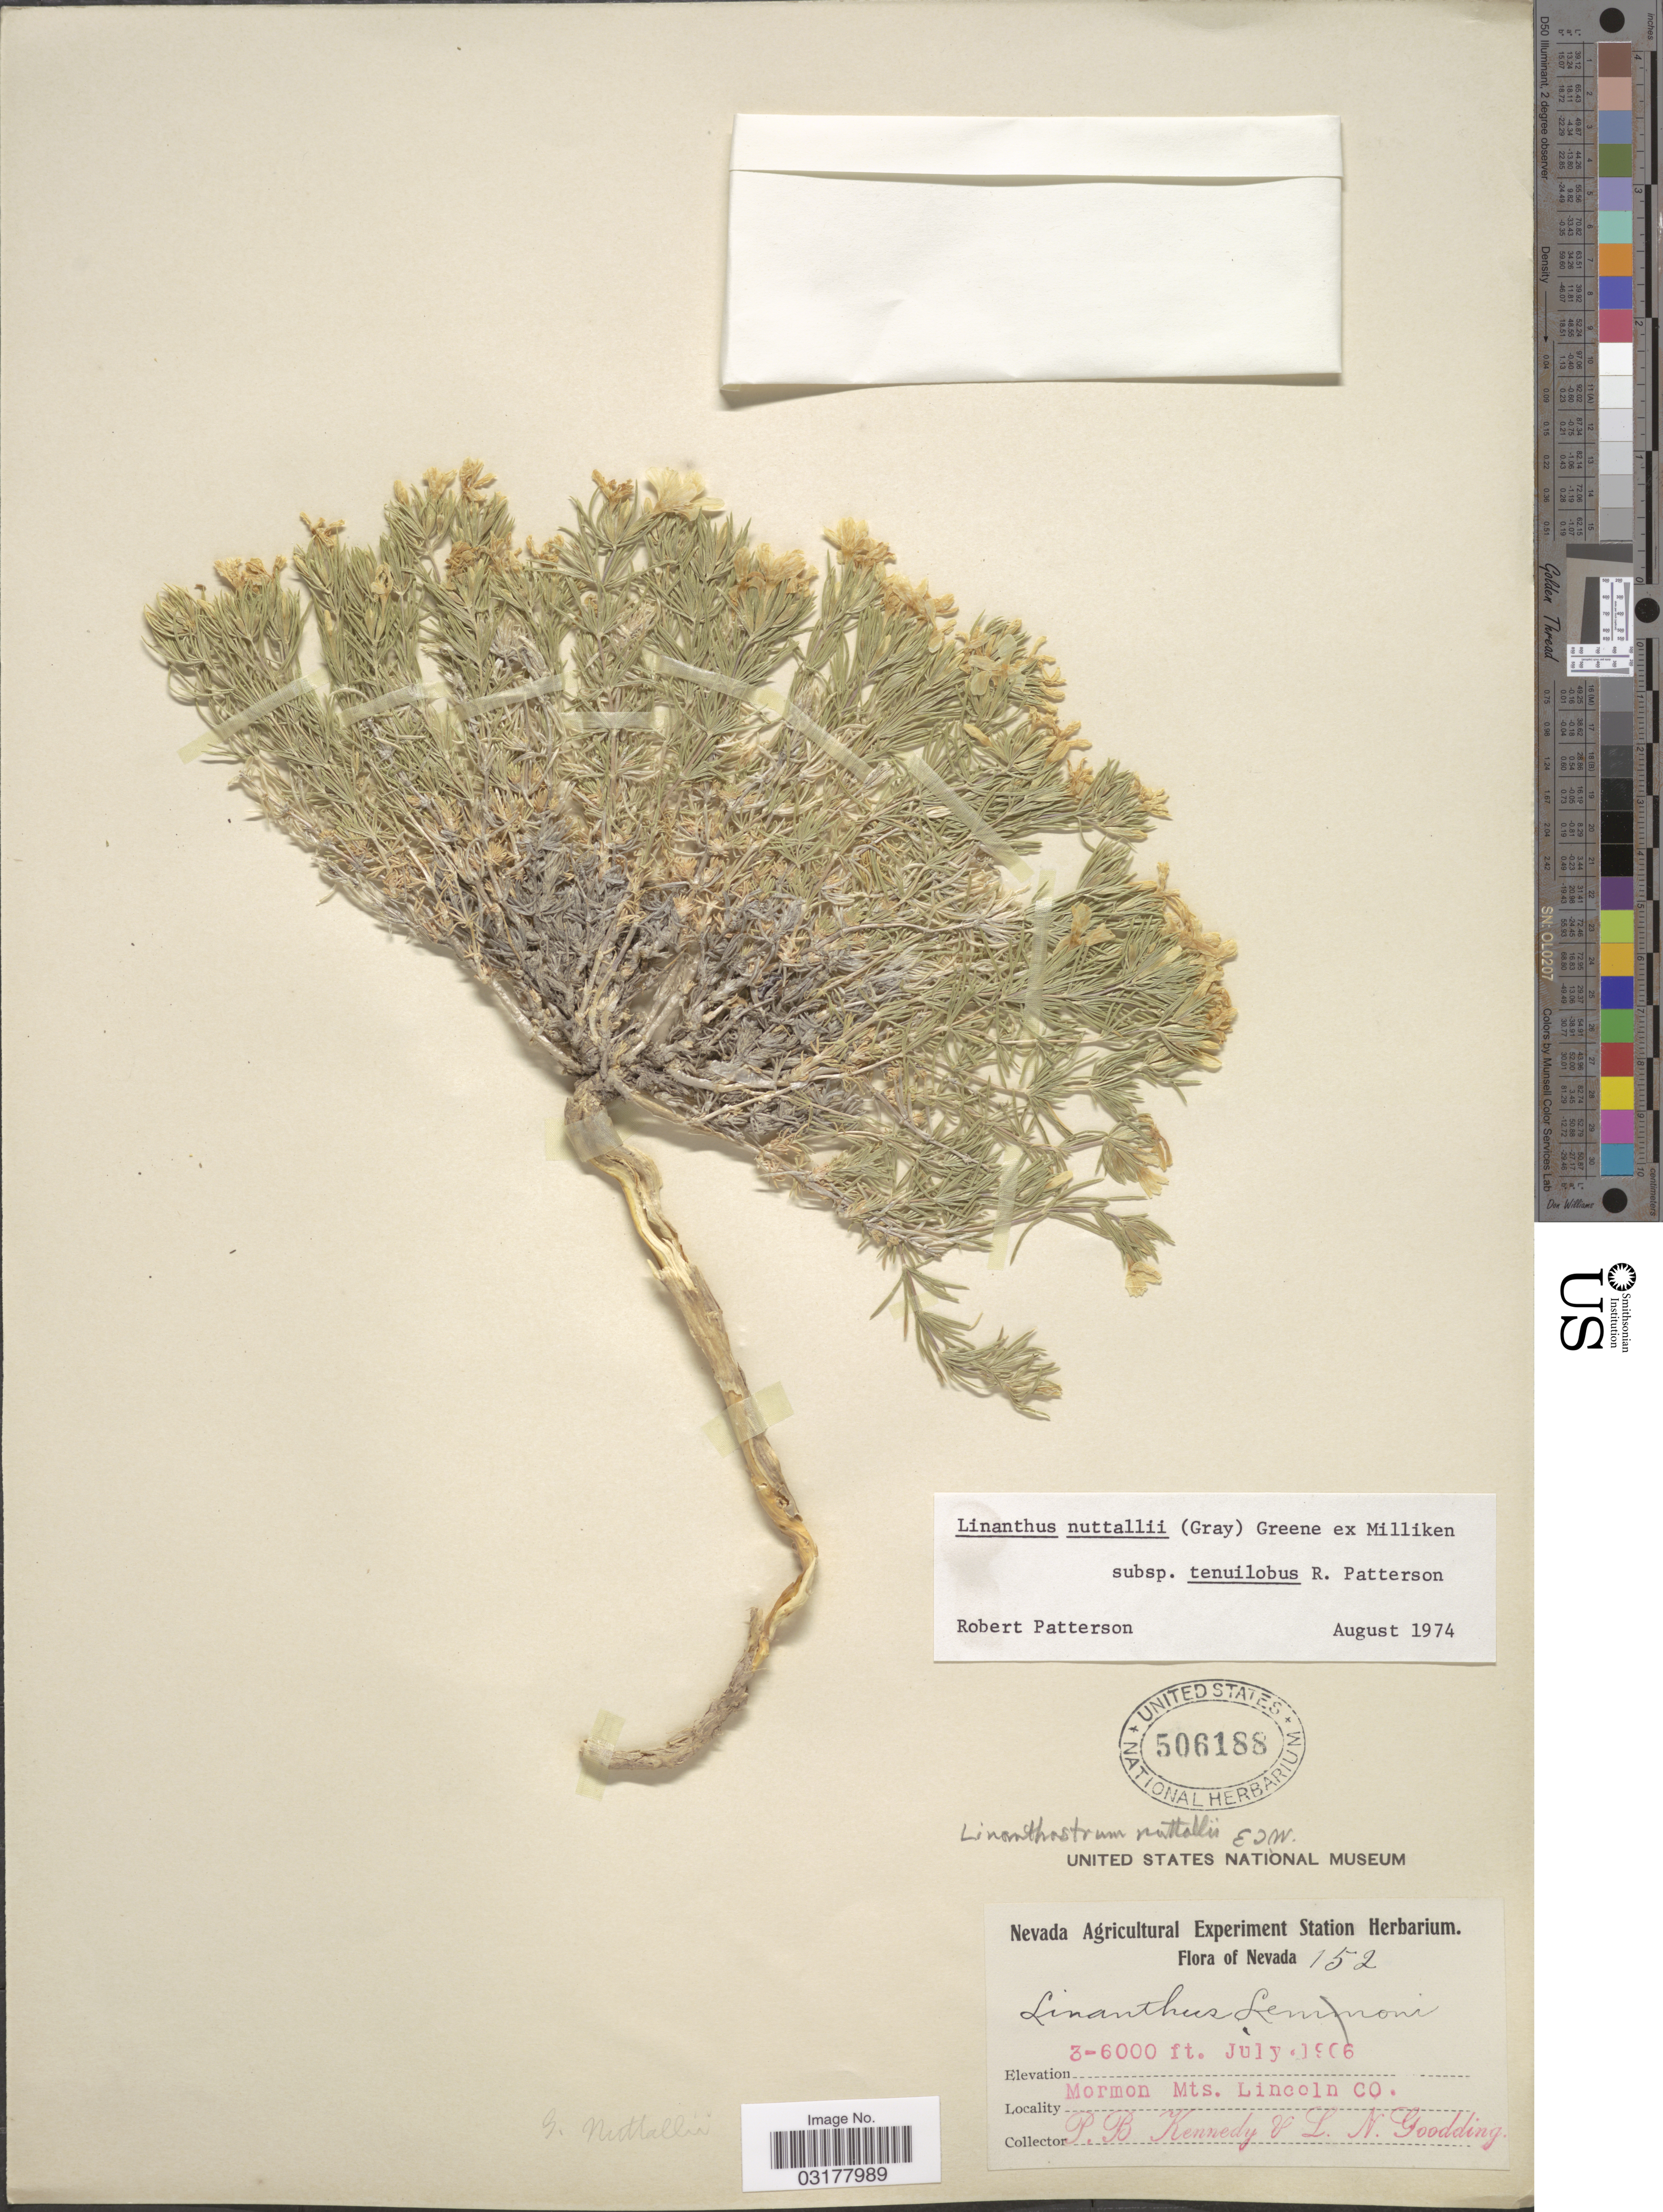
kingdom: Plantae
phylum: Tracheophyta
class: Magnoliopsida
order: Ericales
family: Polemoniaceae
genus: Leptosiphon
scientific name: Leptosiphon nuttallii subsp. nuttallii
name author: (A. Gray) J.M. Porter & L.A. Johnson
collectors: P. B. Kennedy & L. N. Goodding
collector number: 152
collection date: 1906-07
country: United States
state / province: Nevada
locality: Mormon Mts. Lincoln Co.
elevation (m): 914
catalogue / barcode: US 506188